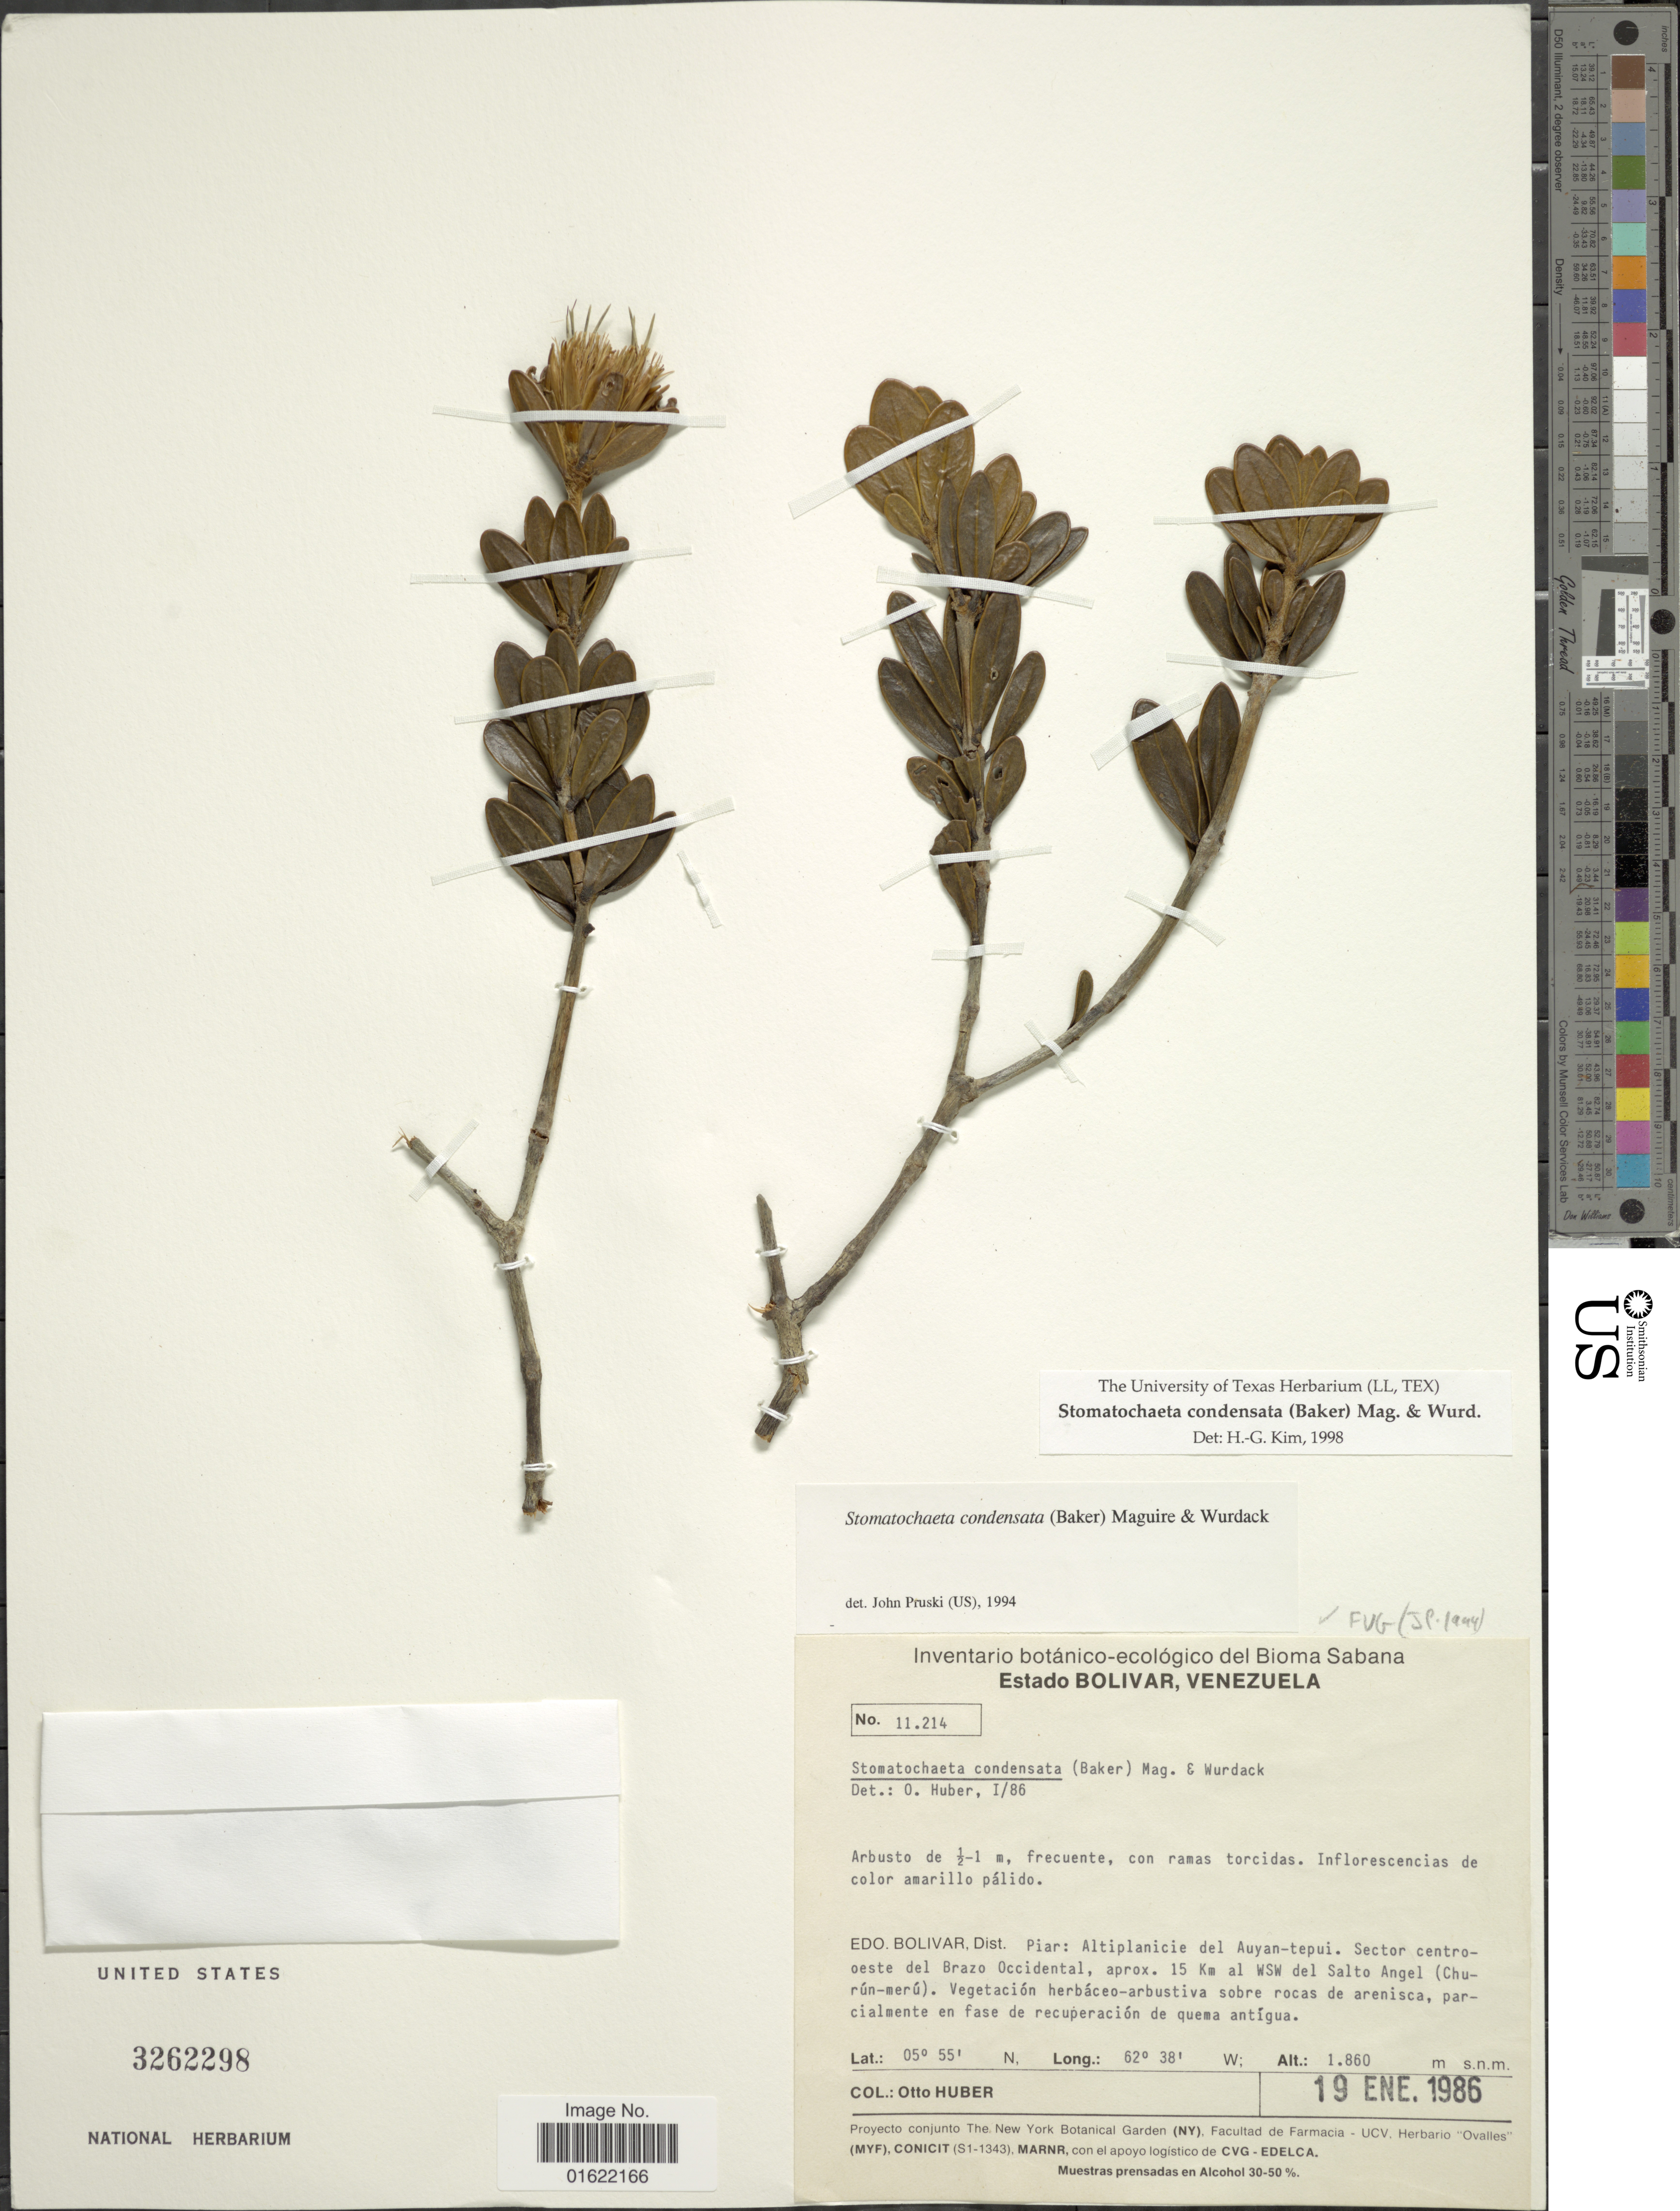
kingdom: Plantae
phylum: Tracheophyta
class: Magnoliopsida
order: Asterales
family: Asteraceae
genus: Stomatochaeta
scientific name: Stomatochaeta condensata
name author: (Baker) Maguire & Wurdack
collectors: O. Huber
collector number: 11214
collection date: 1986-01-19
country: Venezuela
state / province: Bolivar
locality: Edo Bolivar: Piar: Altiplanicie del Auyan-tepui. Sector centroeste del Brazo Occidental, aprox. 15 Km al WSW del Salto Angel ( Churun-meru)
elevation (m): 1860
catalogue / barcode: US 3262298